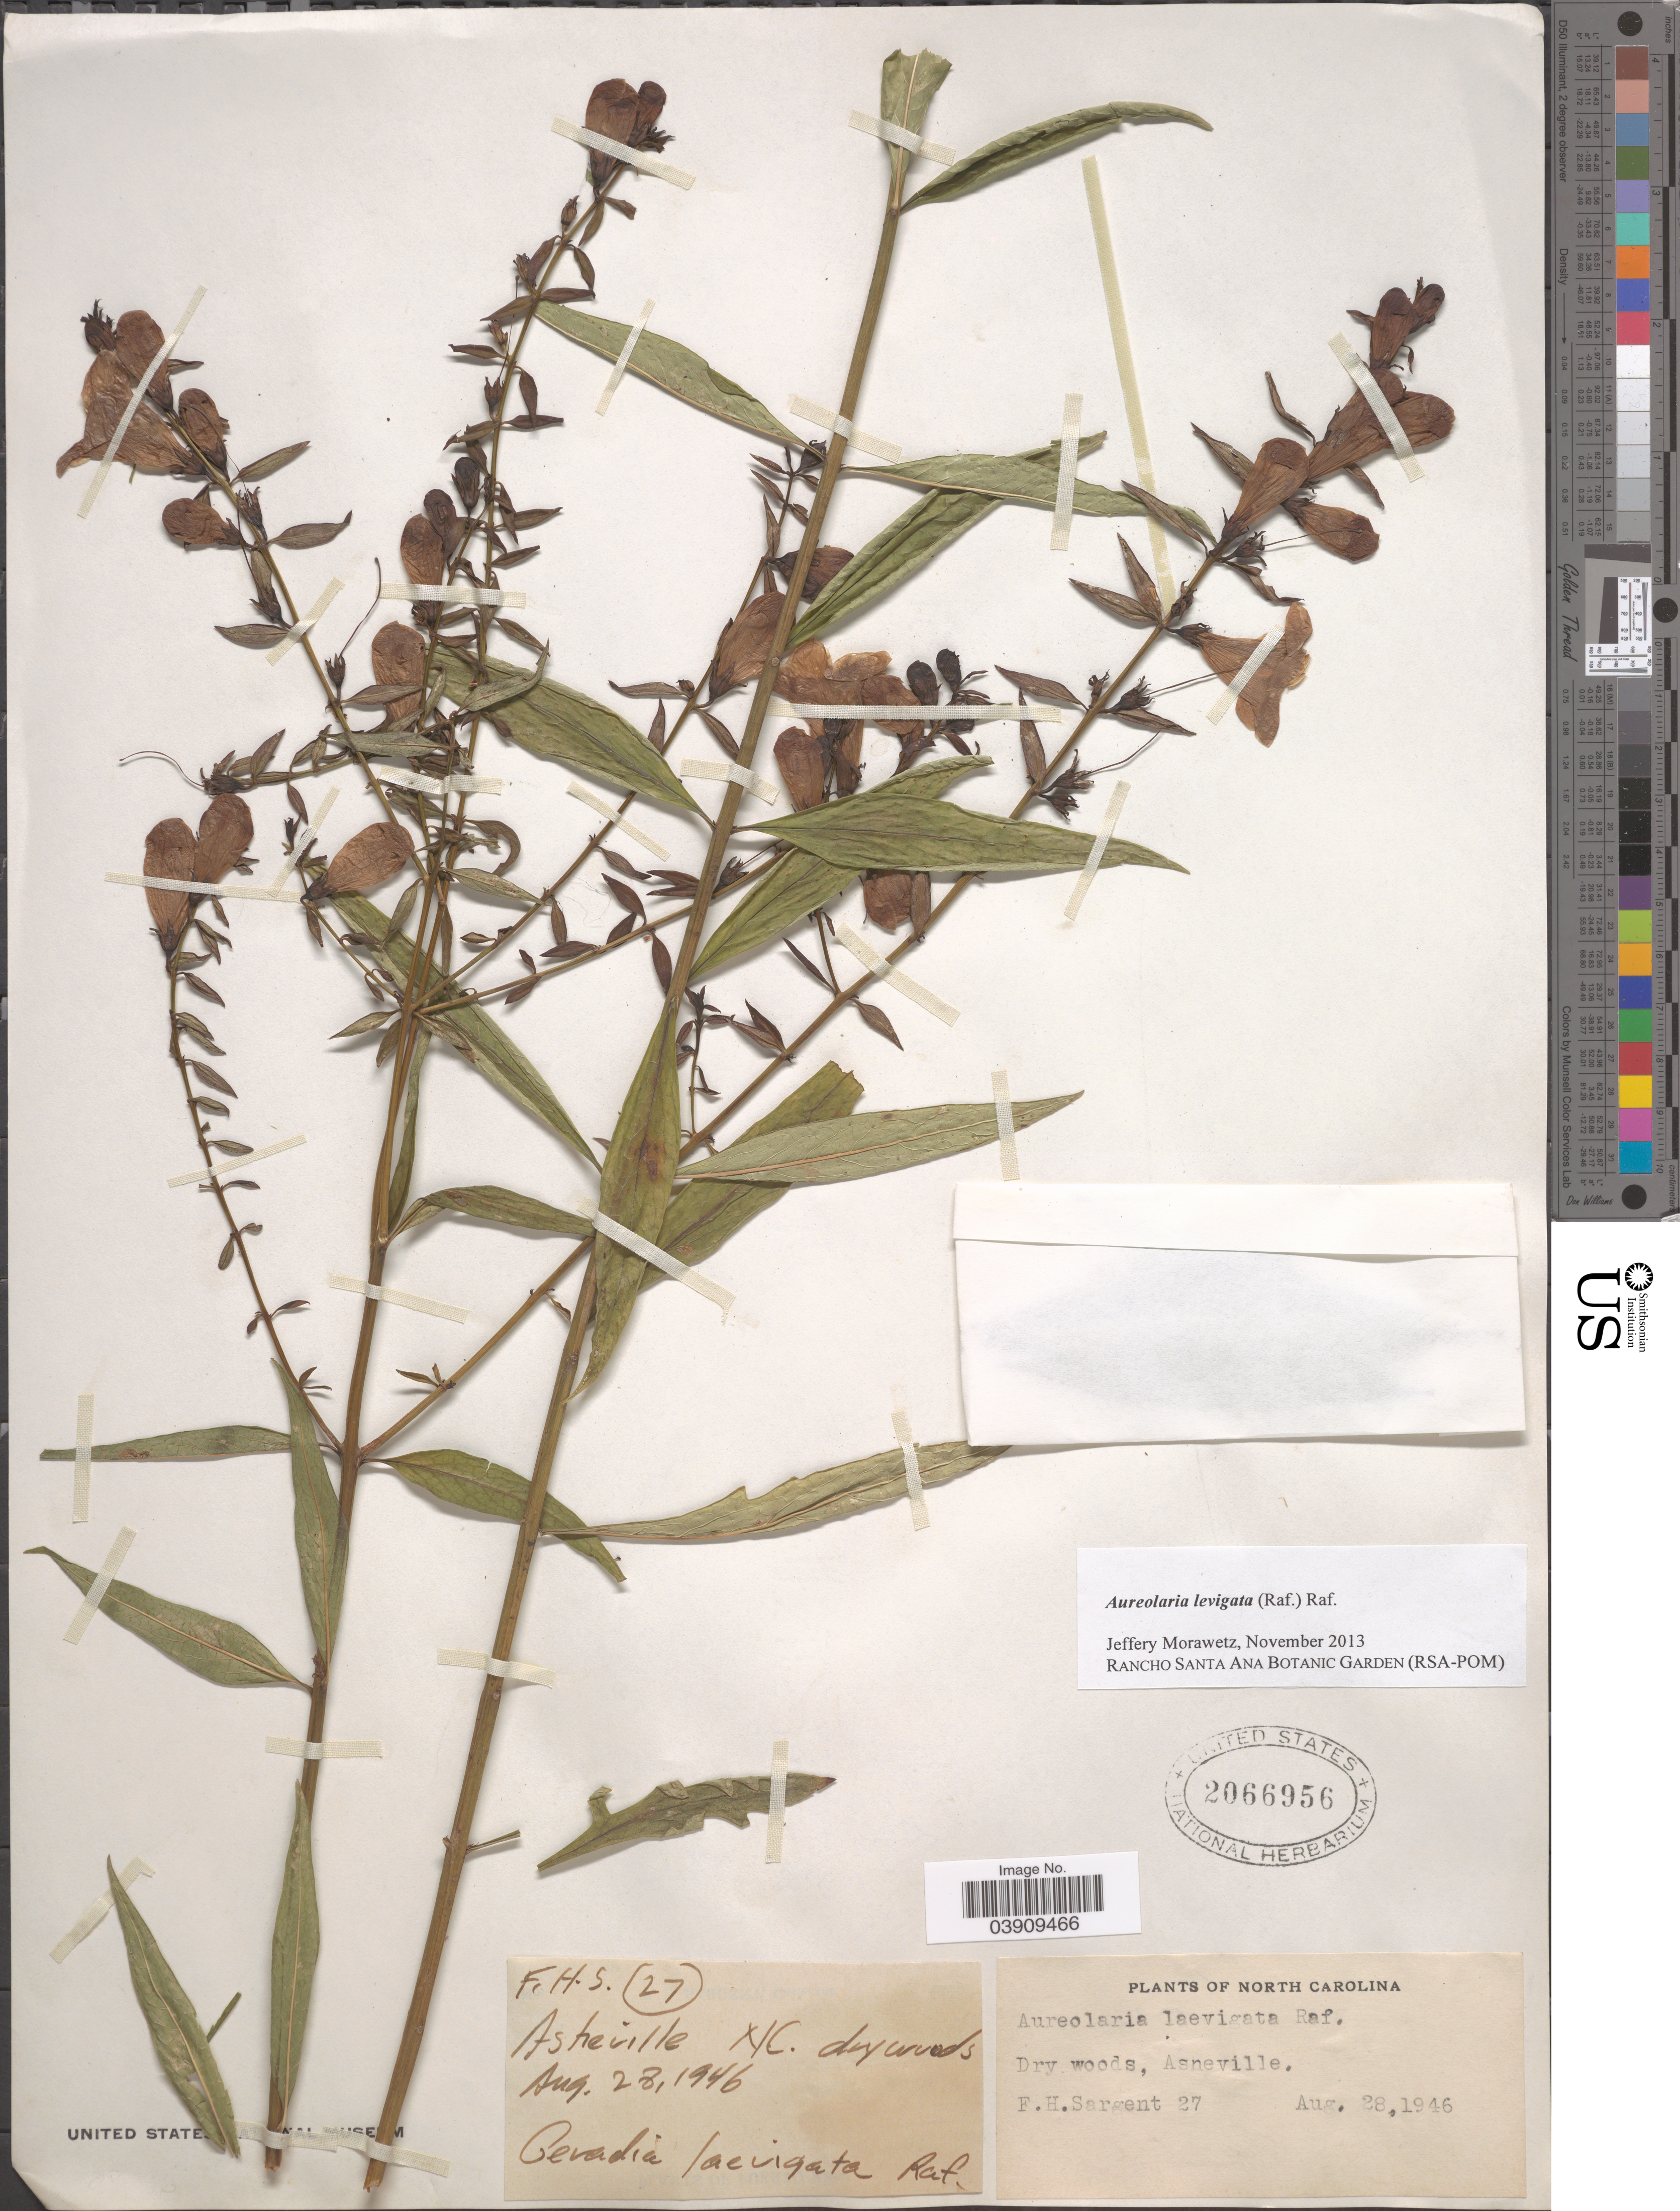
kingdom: Plantae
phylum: Tracheophyta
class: Magnoliopsida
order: Lamiales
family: Orobanchaceae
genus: Aureolaria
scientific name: Aureolaria laevigata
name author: (Raf.) Raf.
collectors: F. H. Sargent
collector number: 27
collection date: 1946-08-28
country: United States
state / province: North Carolina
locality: Asheville.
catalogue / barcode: US 2066956